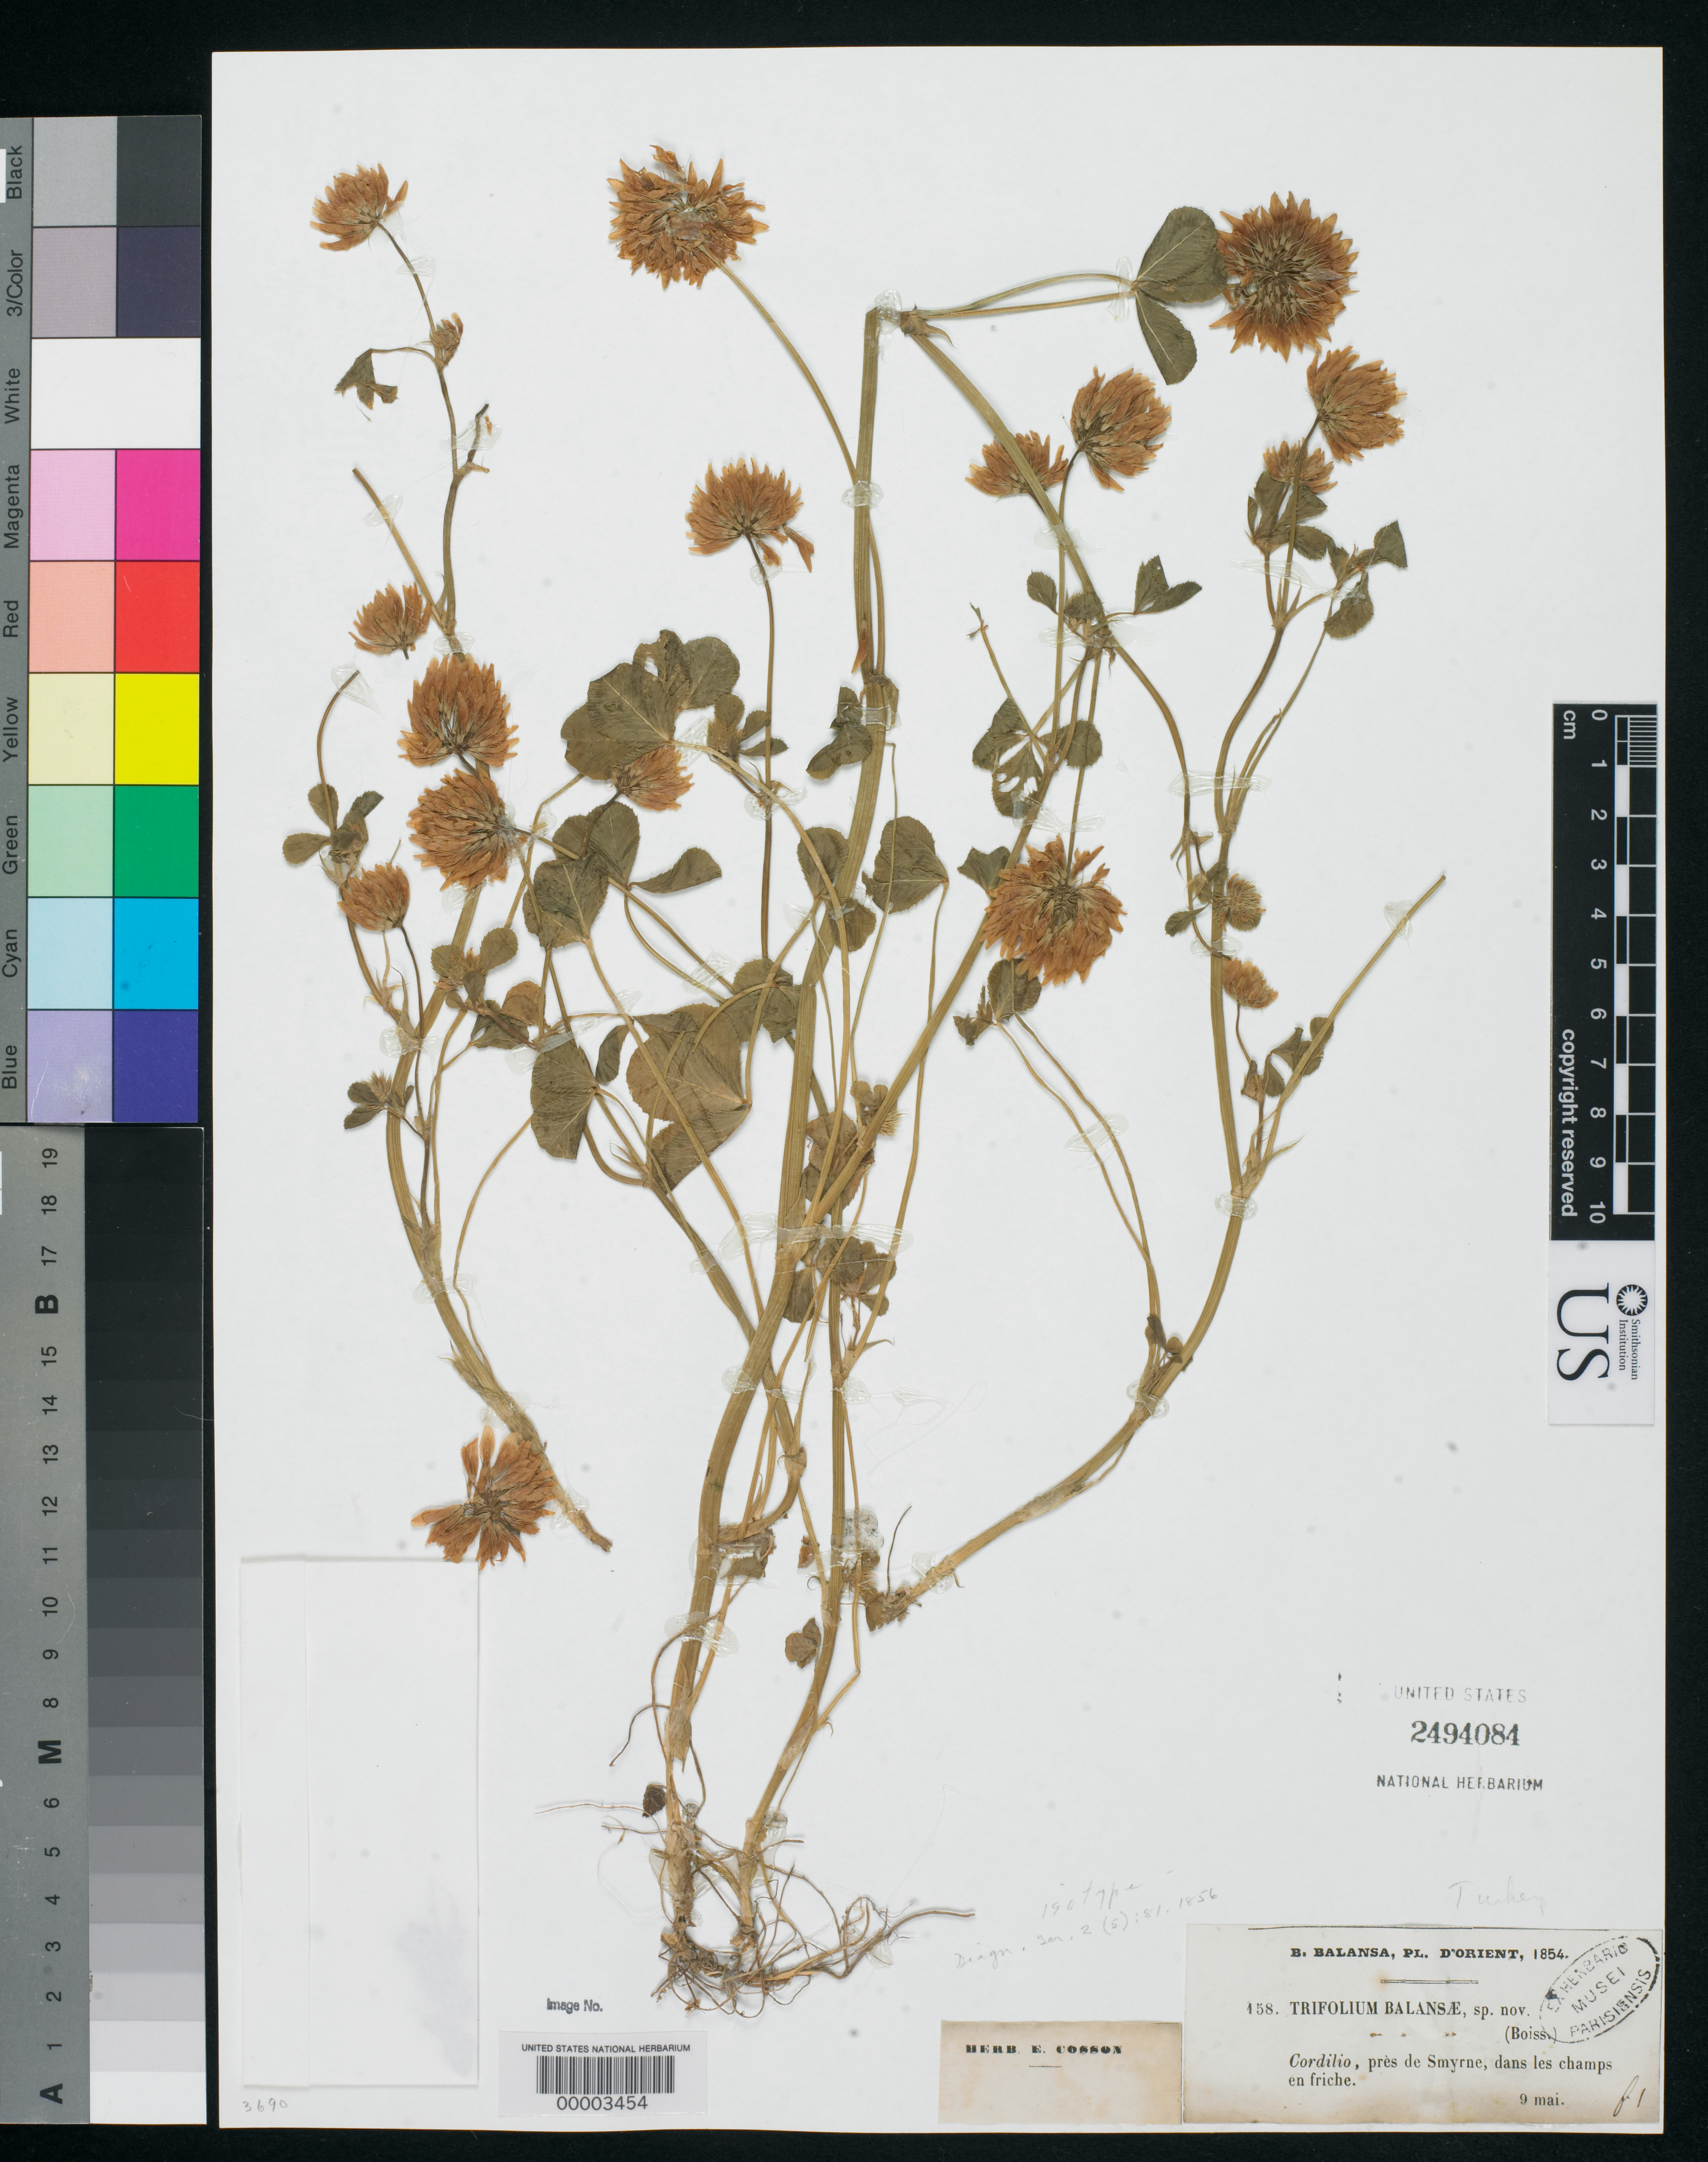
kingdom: Plantae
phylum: Tracheophyta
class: Magnoliopsida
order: Fabales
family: Fabaceae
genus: Trifolium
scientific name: Trifolium balansae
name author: Boiss.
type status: Isotype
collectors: B. Balansa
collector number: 158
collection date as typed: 09 May 1854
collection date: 1854-05-09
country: Turkey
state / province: Izmir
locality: Cordilio, near Izmir (Smyrne).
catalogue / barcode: US 2494084